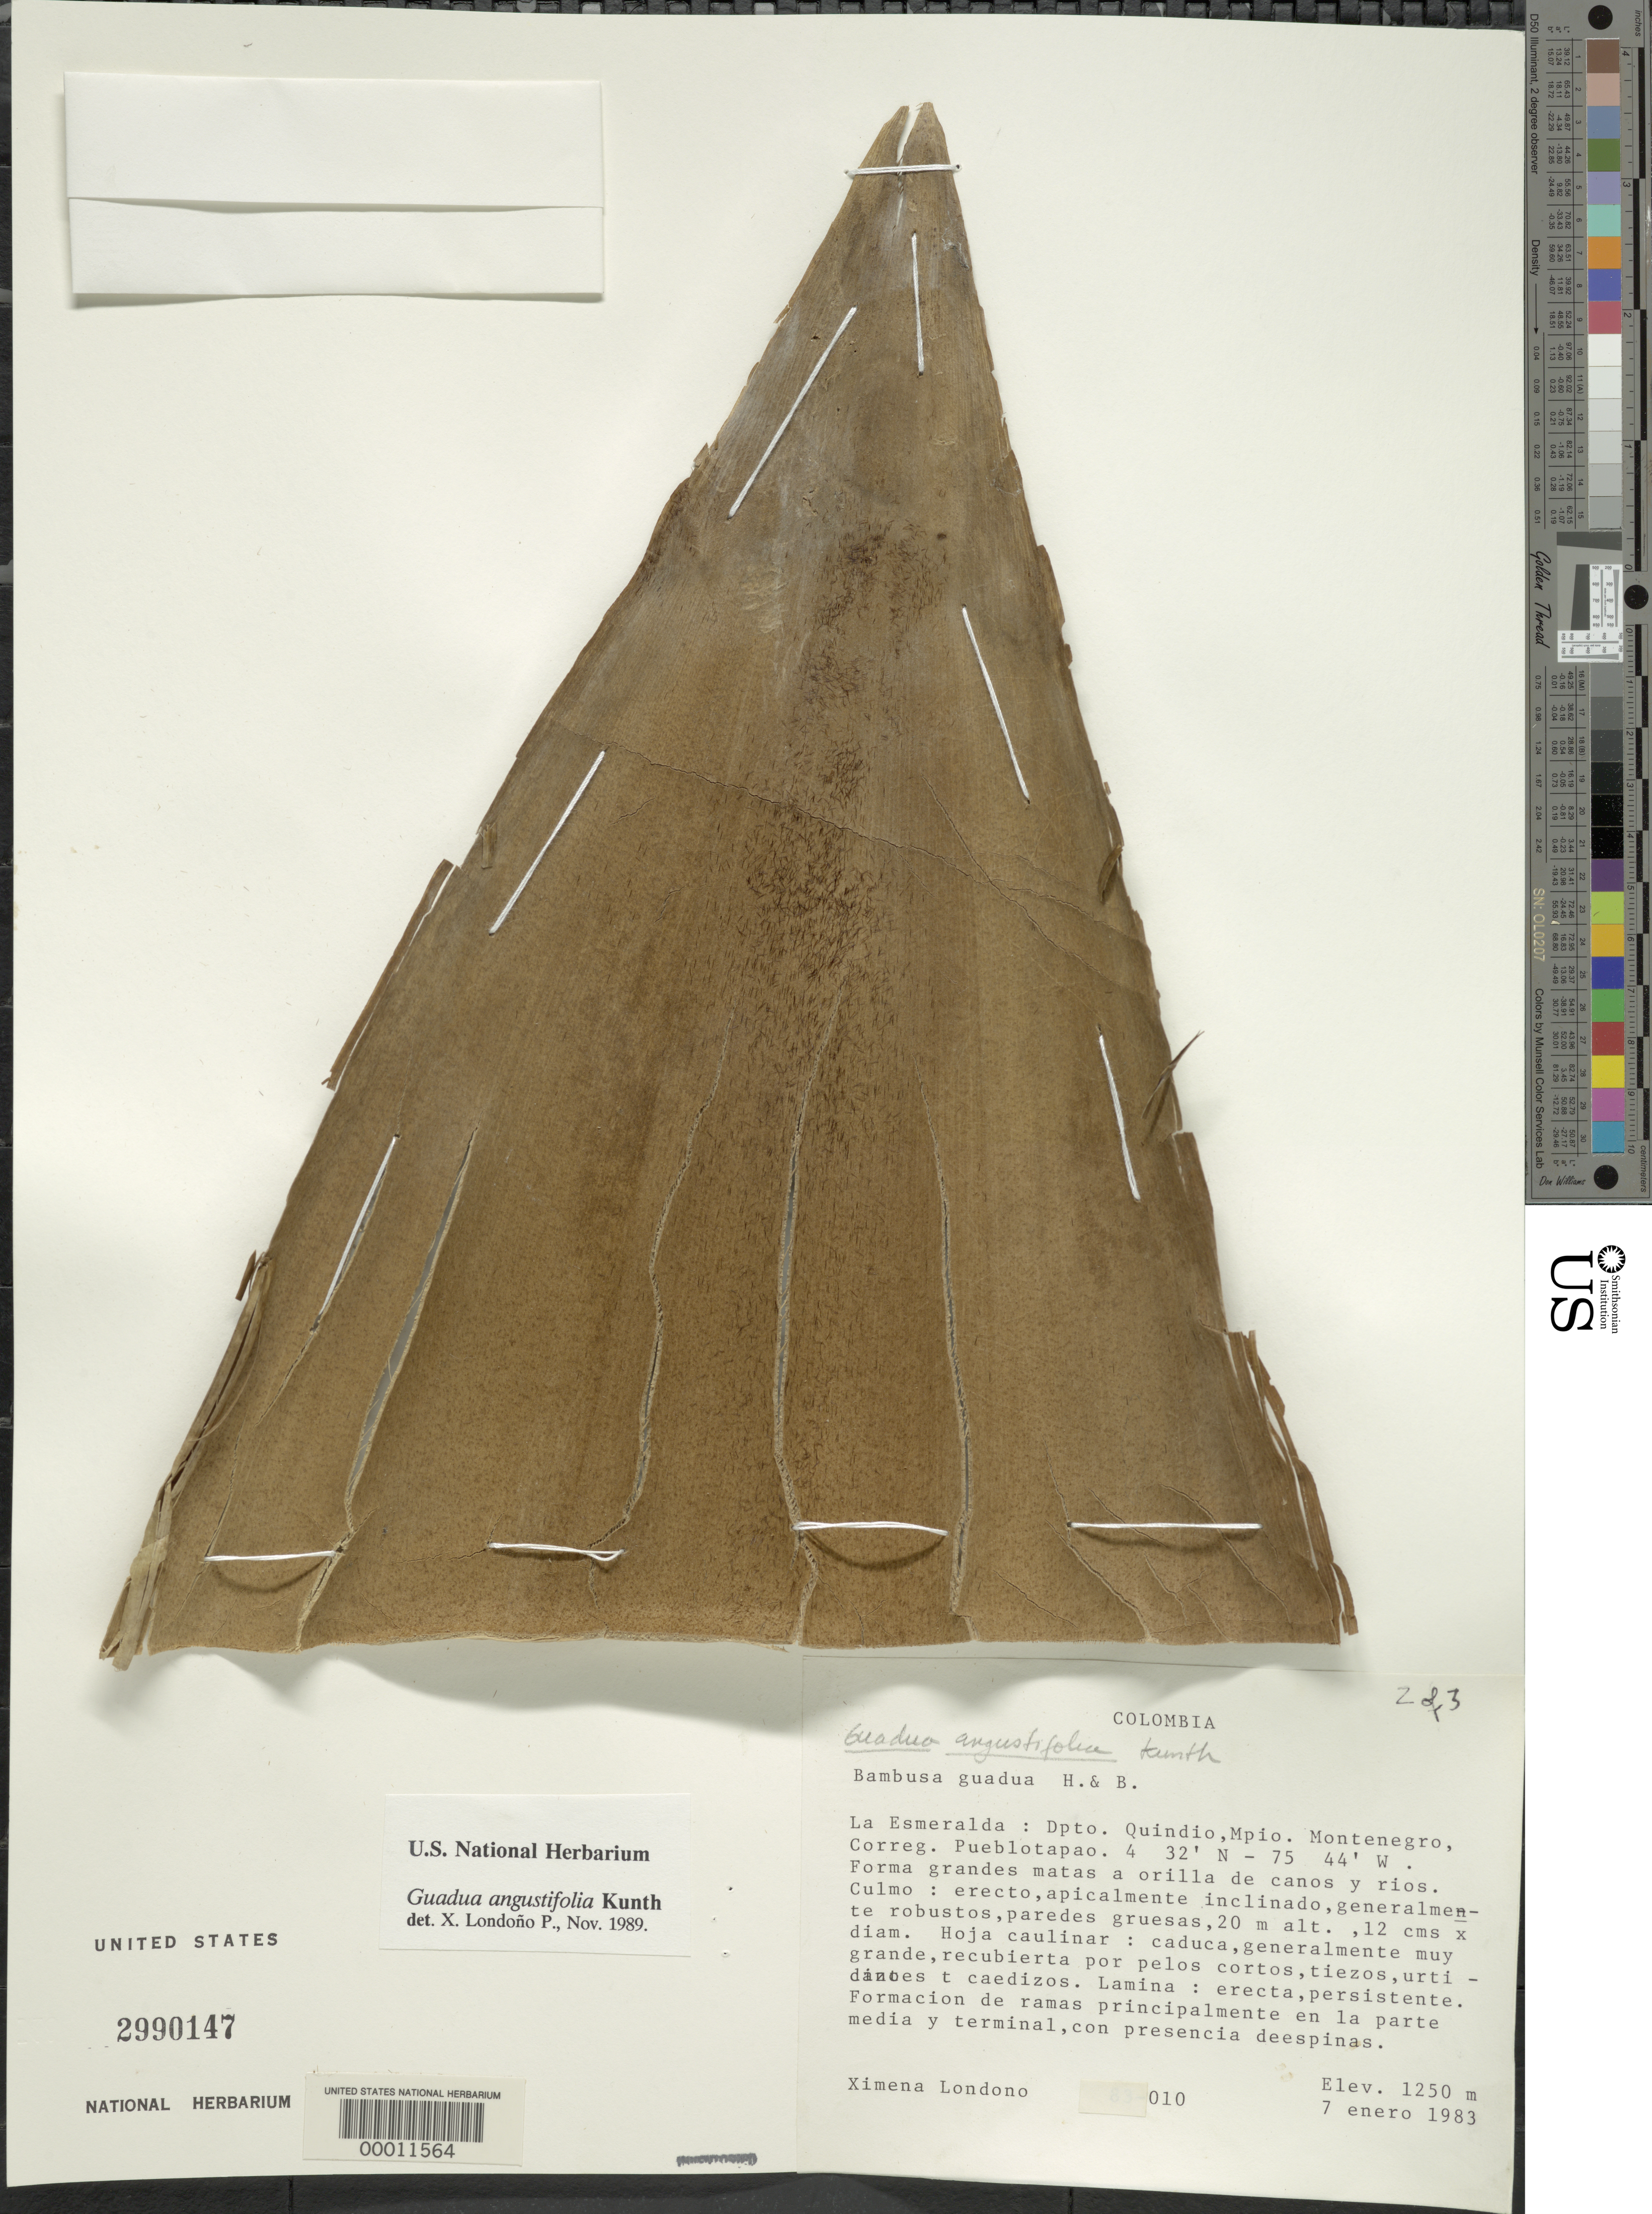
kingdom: Plantae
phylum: Tracheophyta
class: Liliopsida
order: Poales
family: Poaceae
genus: Guadua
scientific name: Guadua angustifolia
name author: Kunth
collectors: X. Londoño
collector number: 83-010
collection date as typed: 07 Jan 1983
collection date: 1983-01-07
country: Colombia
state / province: Quindío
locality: La Esmeralda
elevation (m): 1250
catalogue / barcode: US 2990147